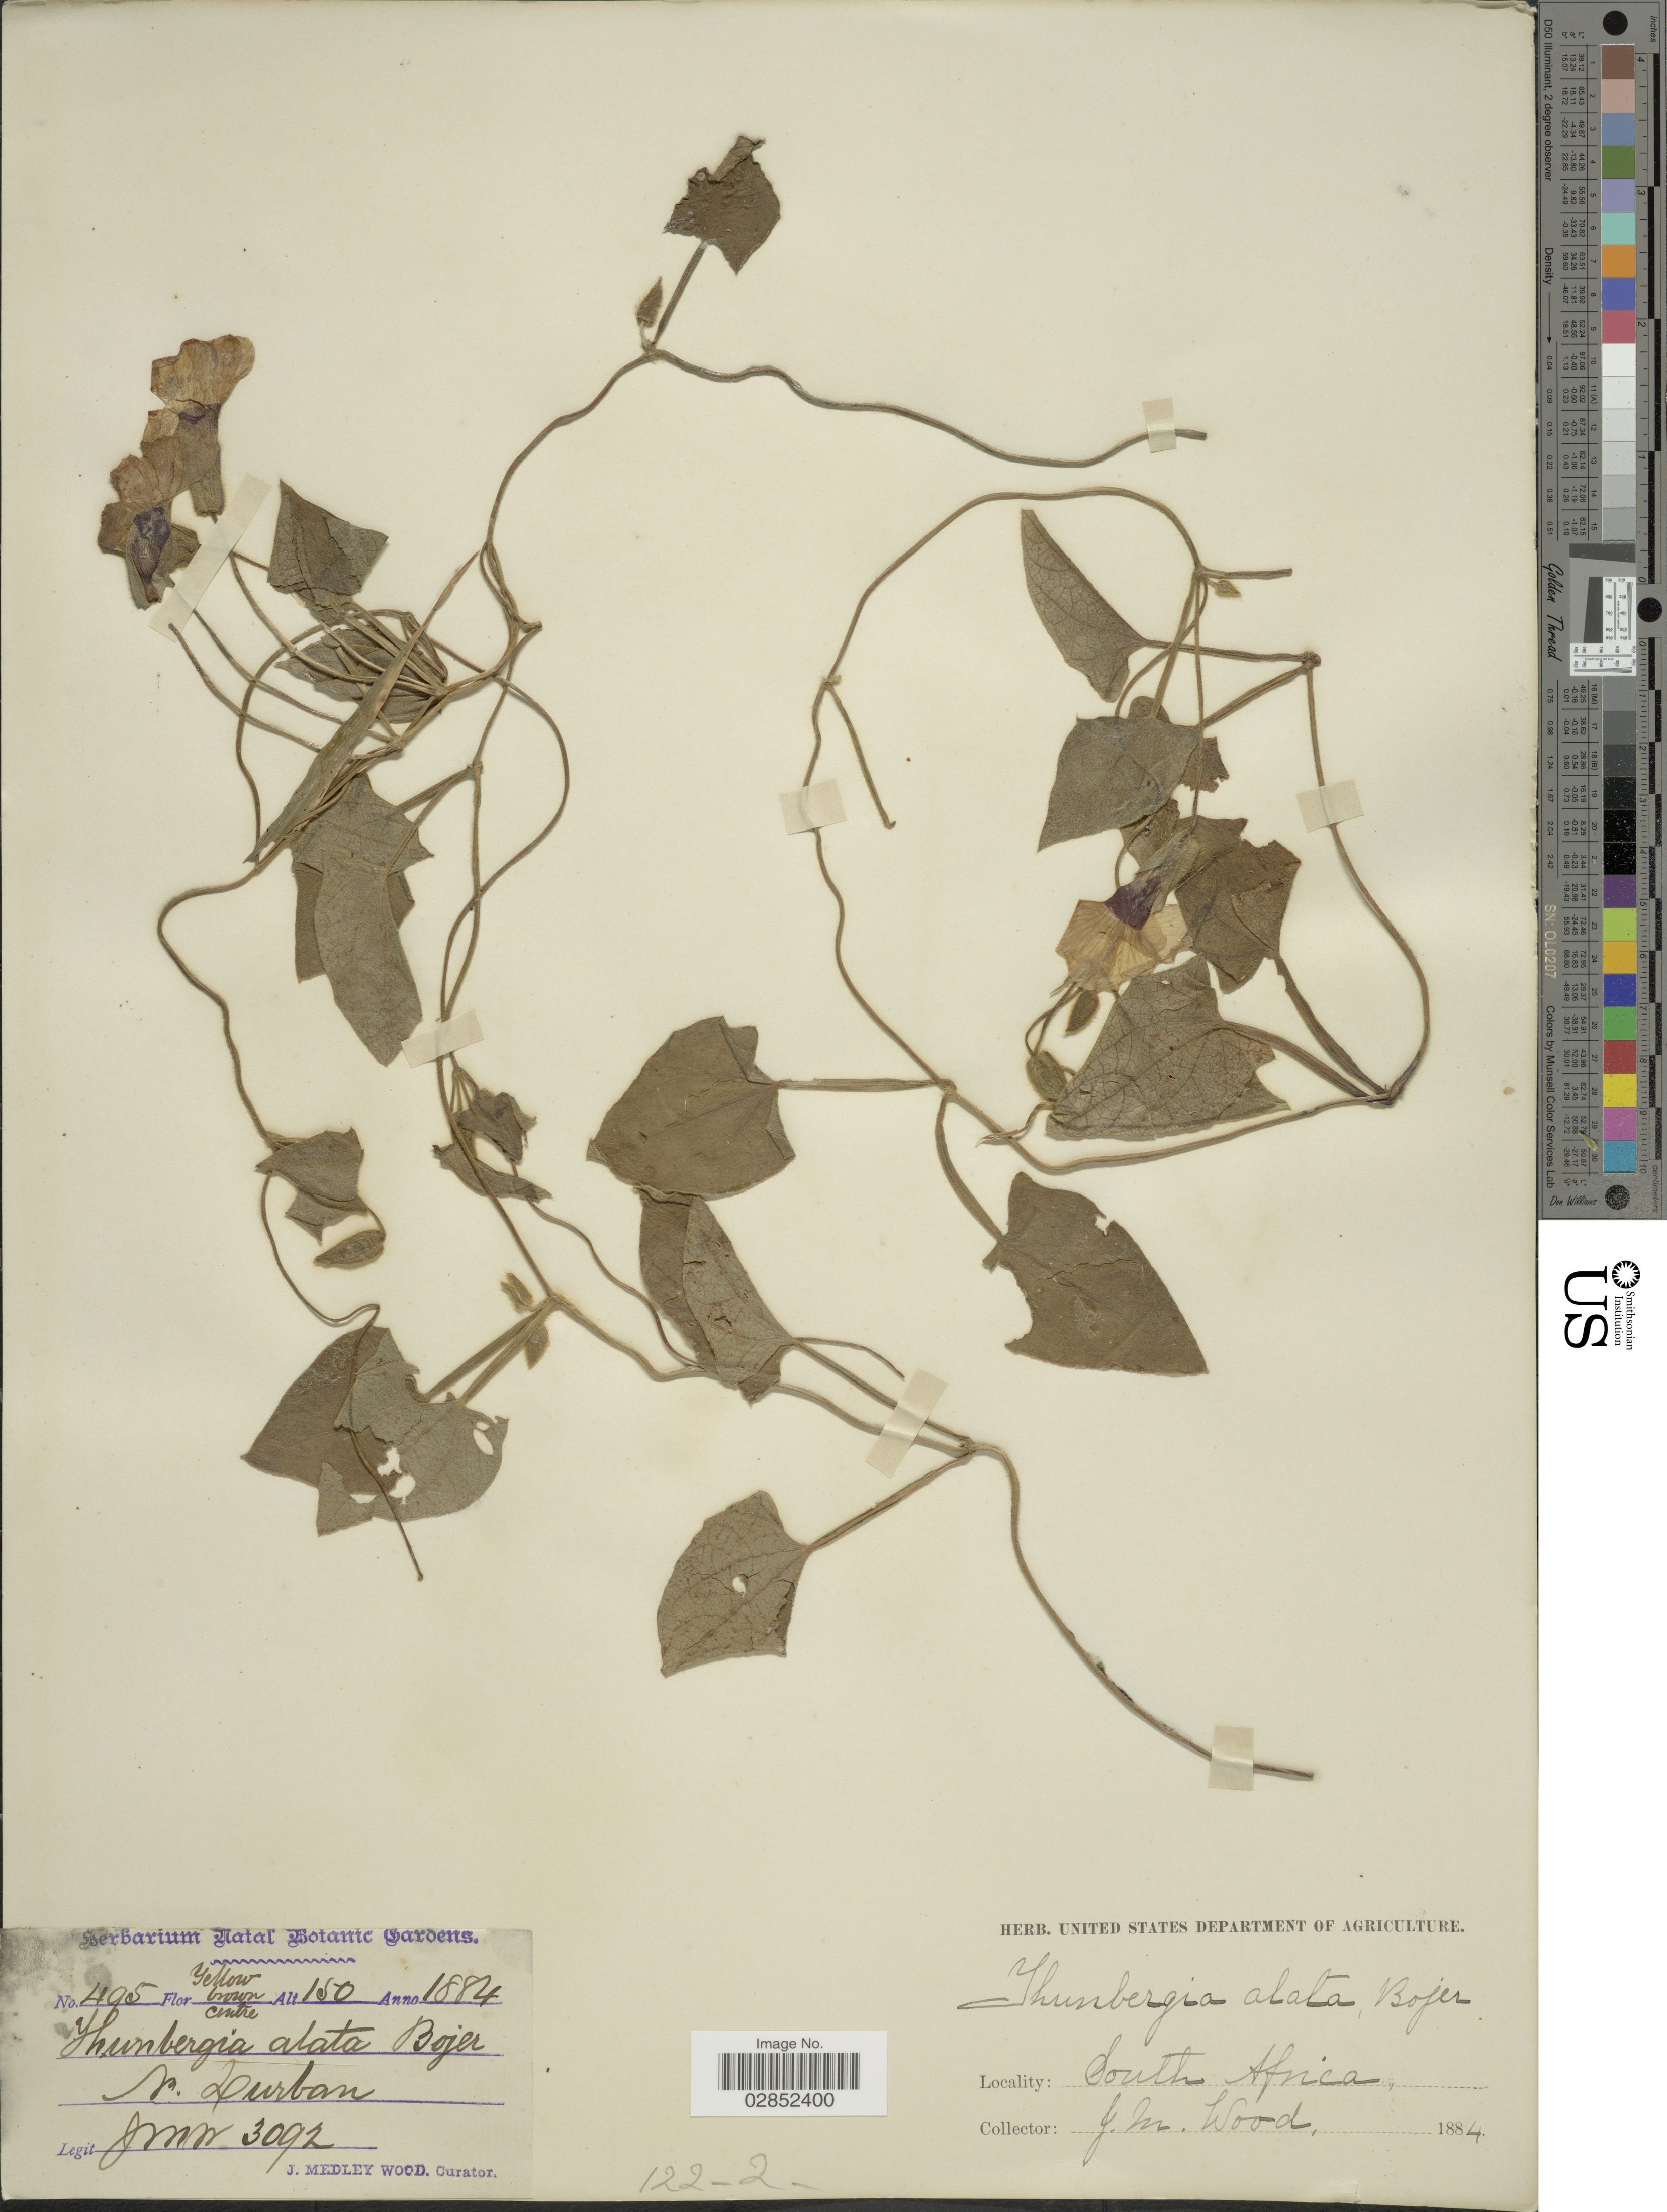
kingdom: Plantae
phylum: Tracheophyta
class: Magnoliopsida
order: Lamiales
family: Acanthaceae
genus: Thunbergia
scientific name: Thunbergia alata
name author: Bojer ex Sims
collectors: J. M. Wood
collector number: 3092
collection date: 1884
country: South Africa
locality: N. Durban.